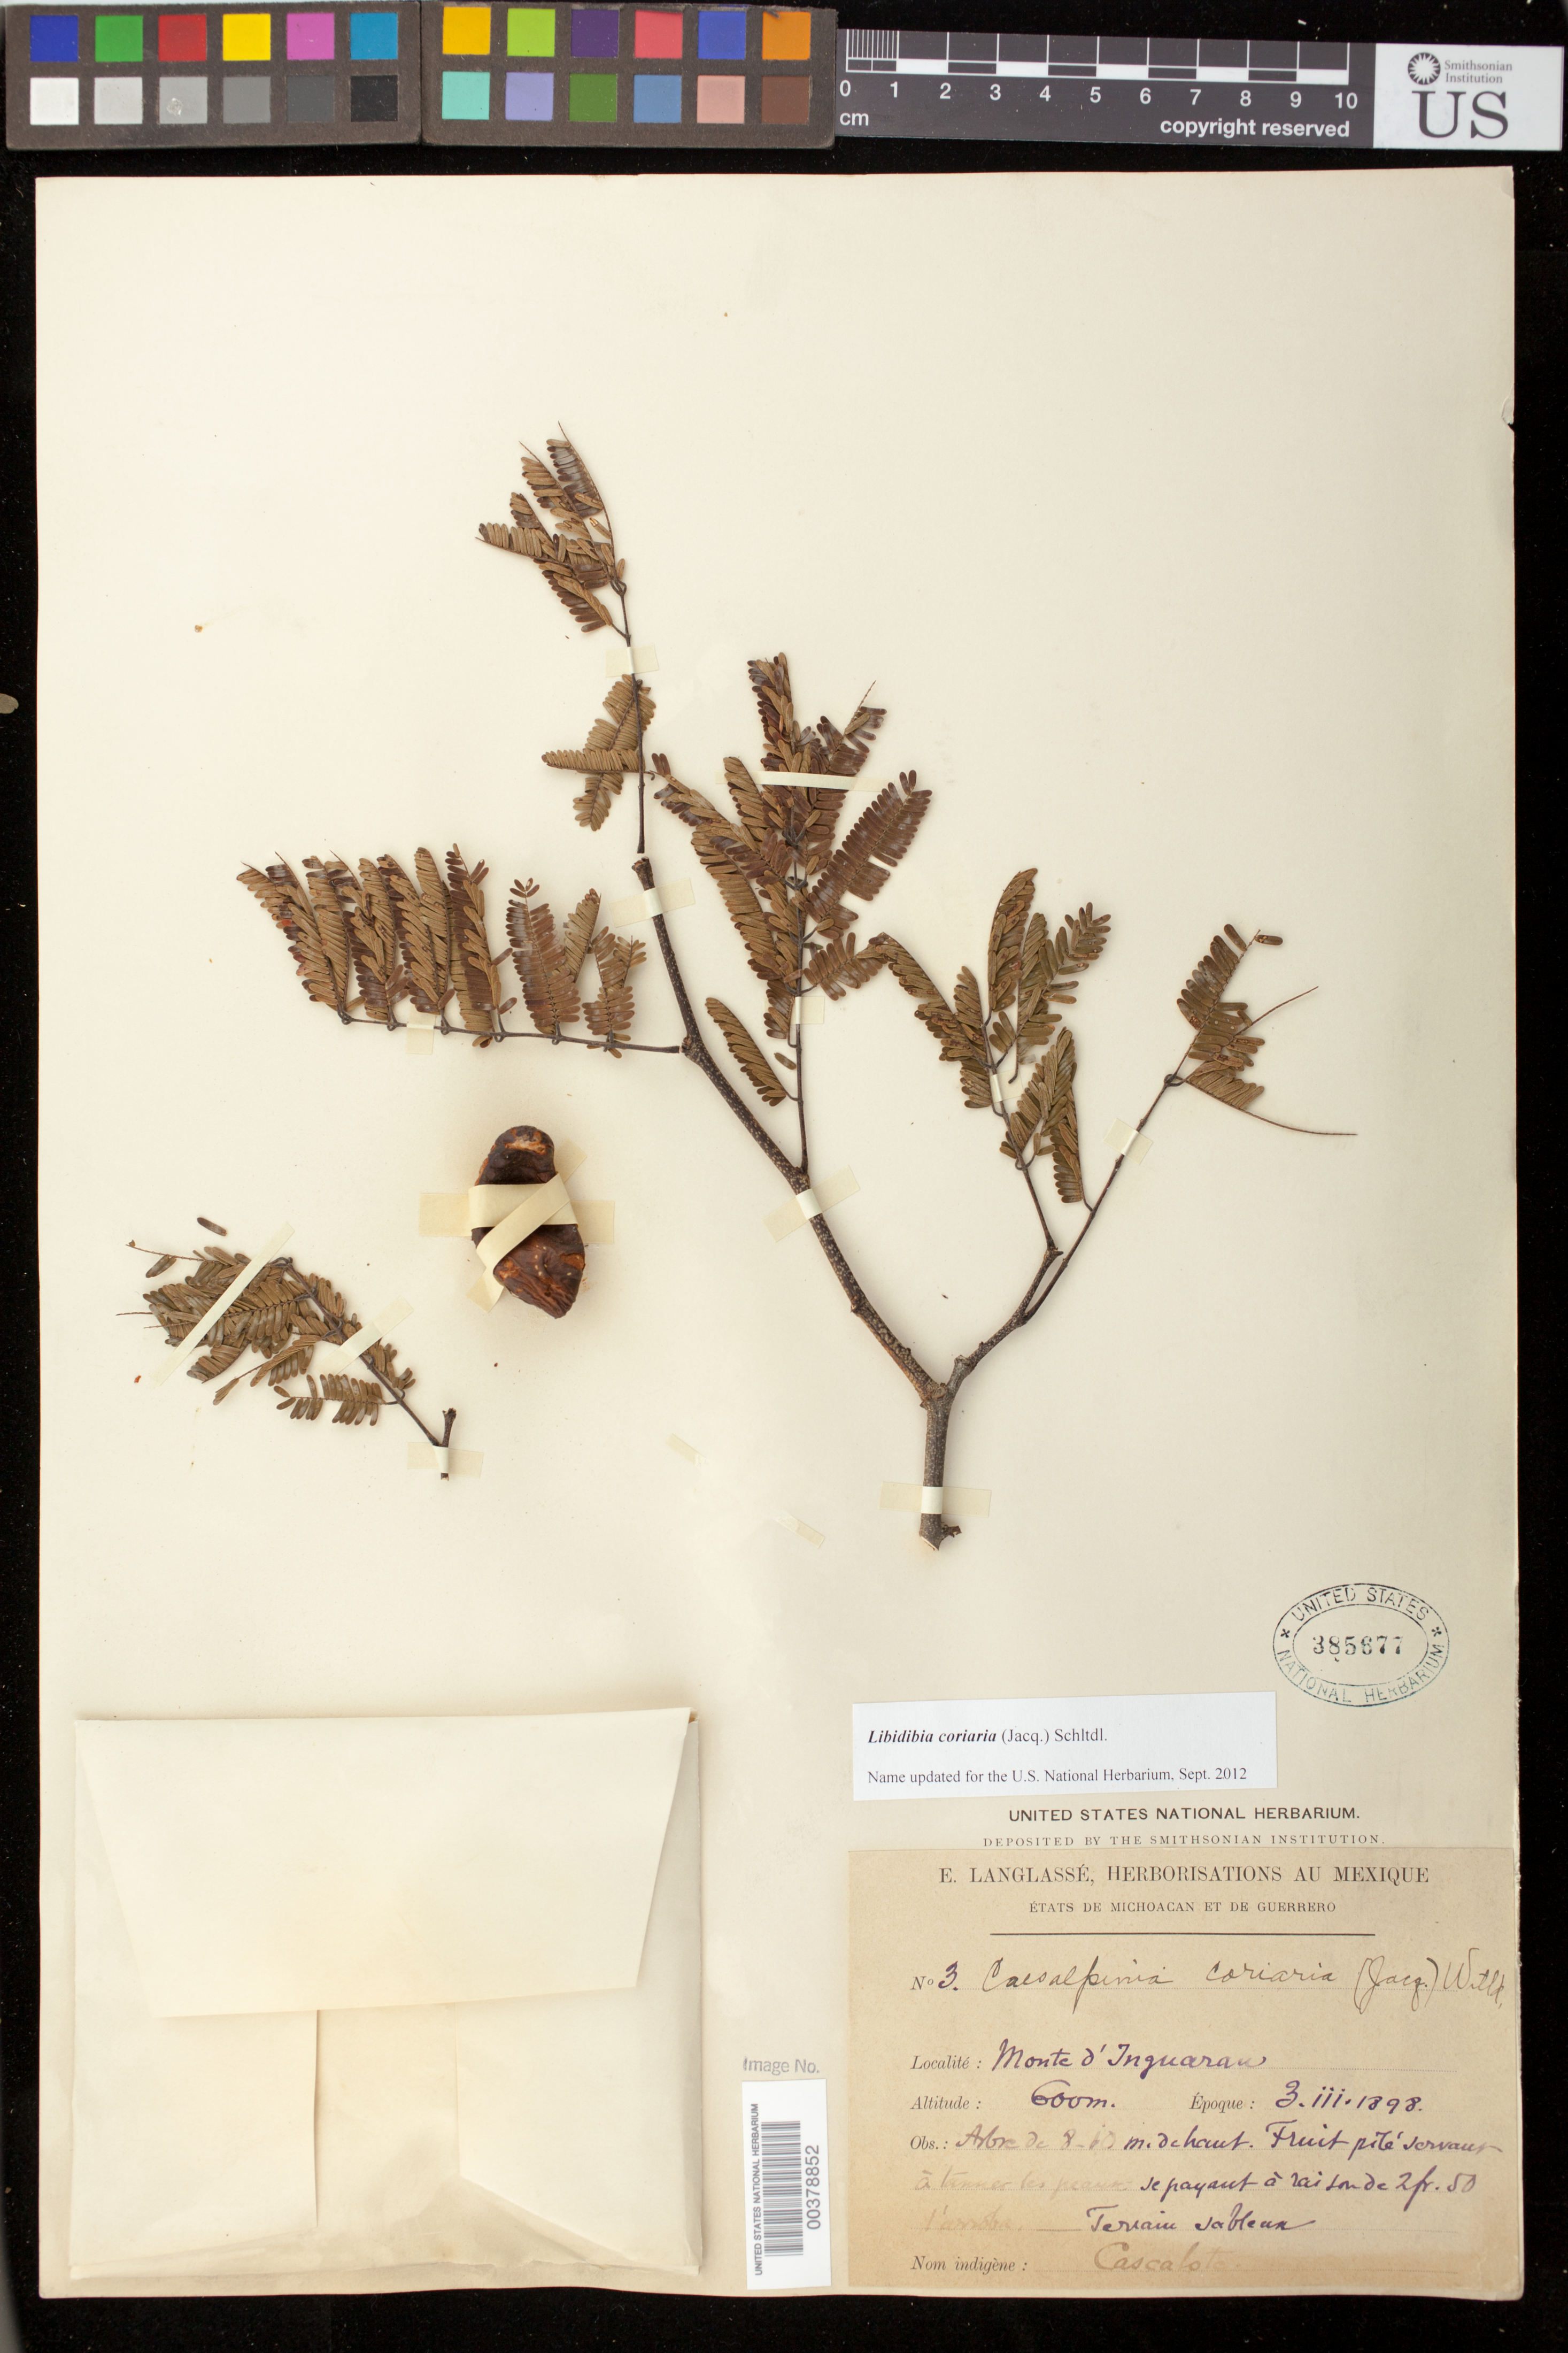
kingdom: Plantae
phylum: Tracheophyta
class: Magnoliopsida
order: Fabales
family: Fabaceae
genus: Libidibia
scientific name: Libidibia coriaria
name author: (Jacq.) Schltdl.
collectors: E. Langlassé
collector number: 3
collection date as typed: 03 Mar 1898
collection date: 1898-03-03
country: Mexico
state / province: Guerrero / Michoacán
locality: Monte d'Inguaran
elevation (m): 600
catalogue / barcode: US 385677